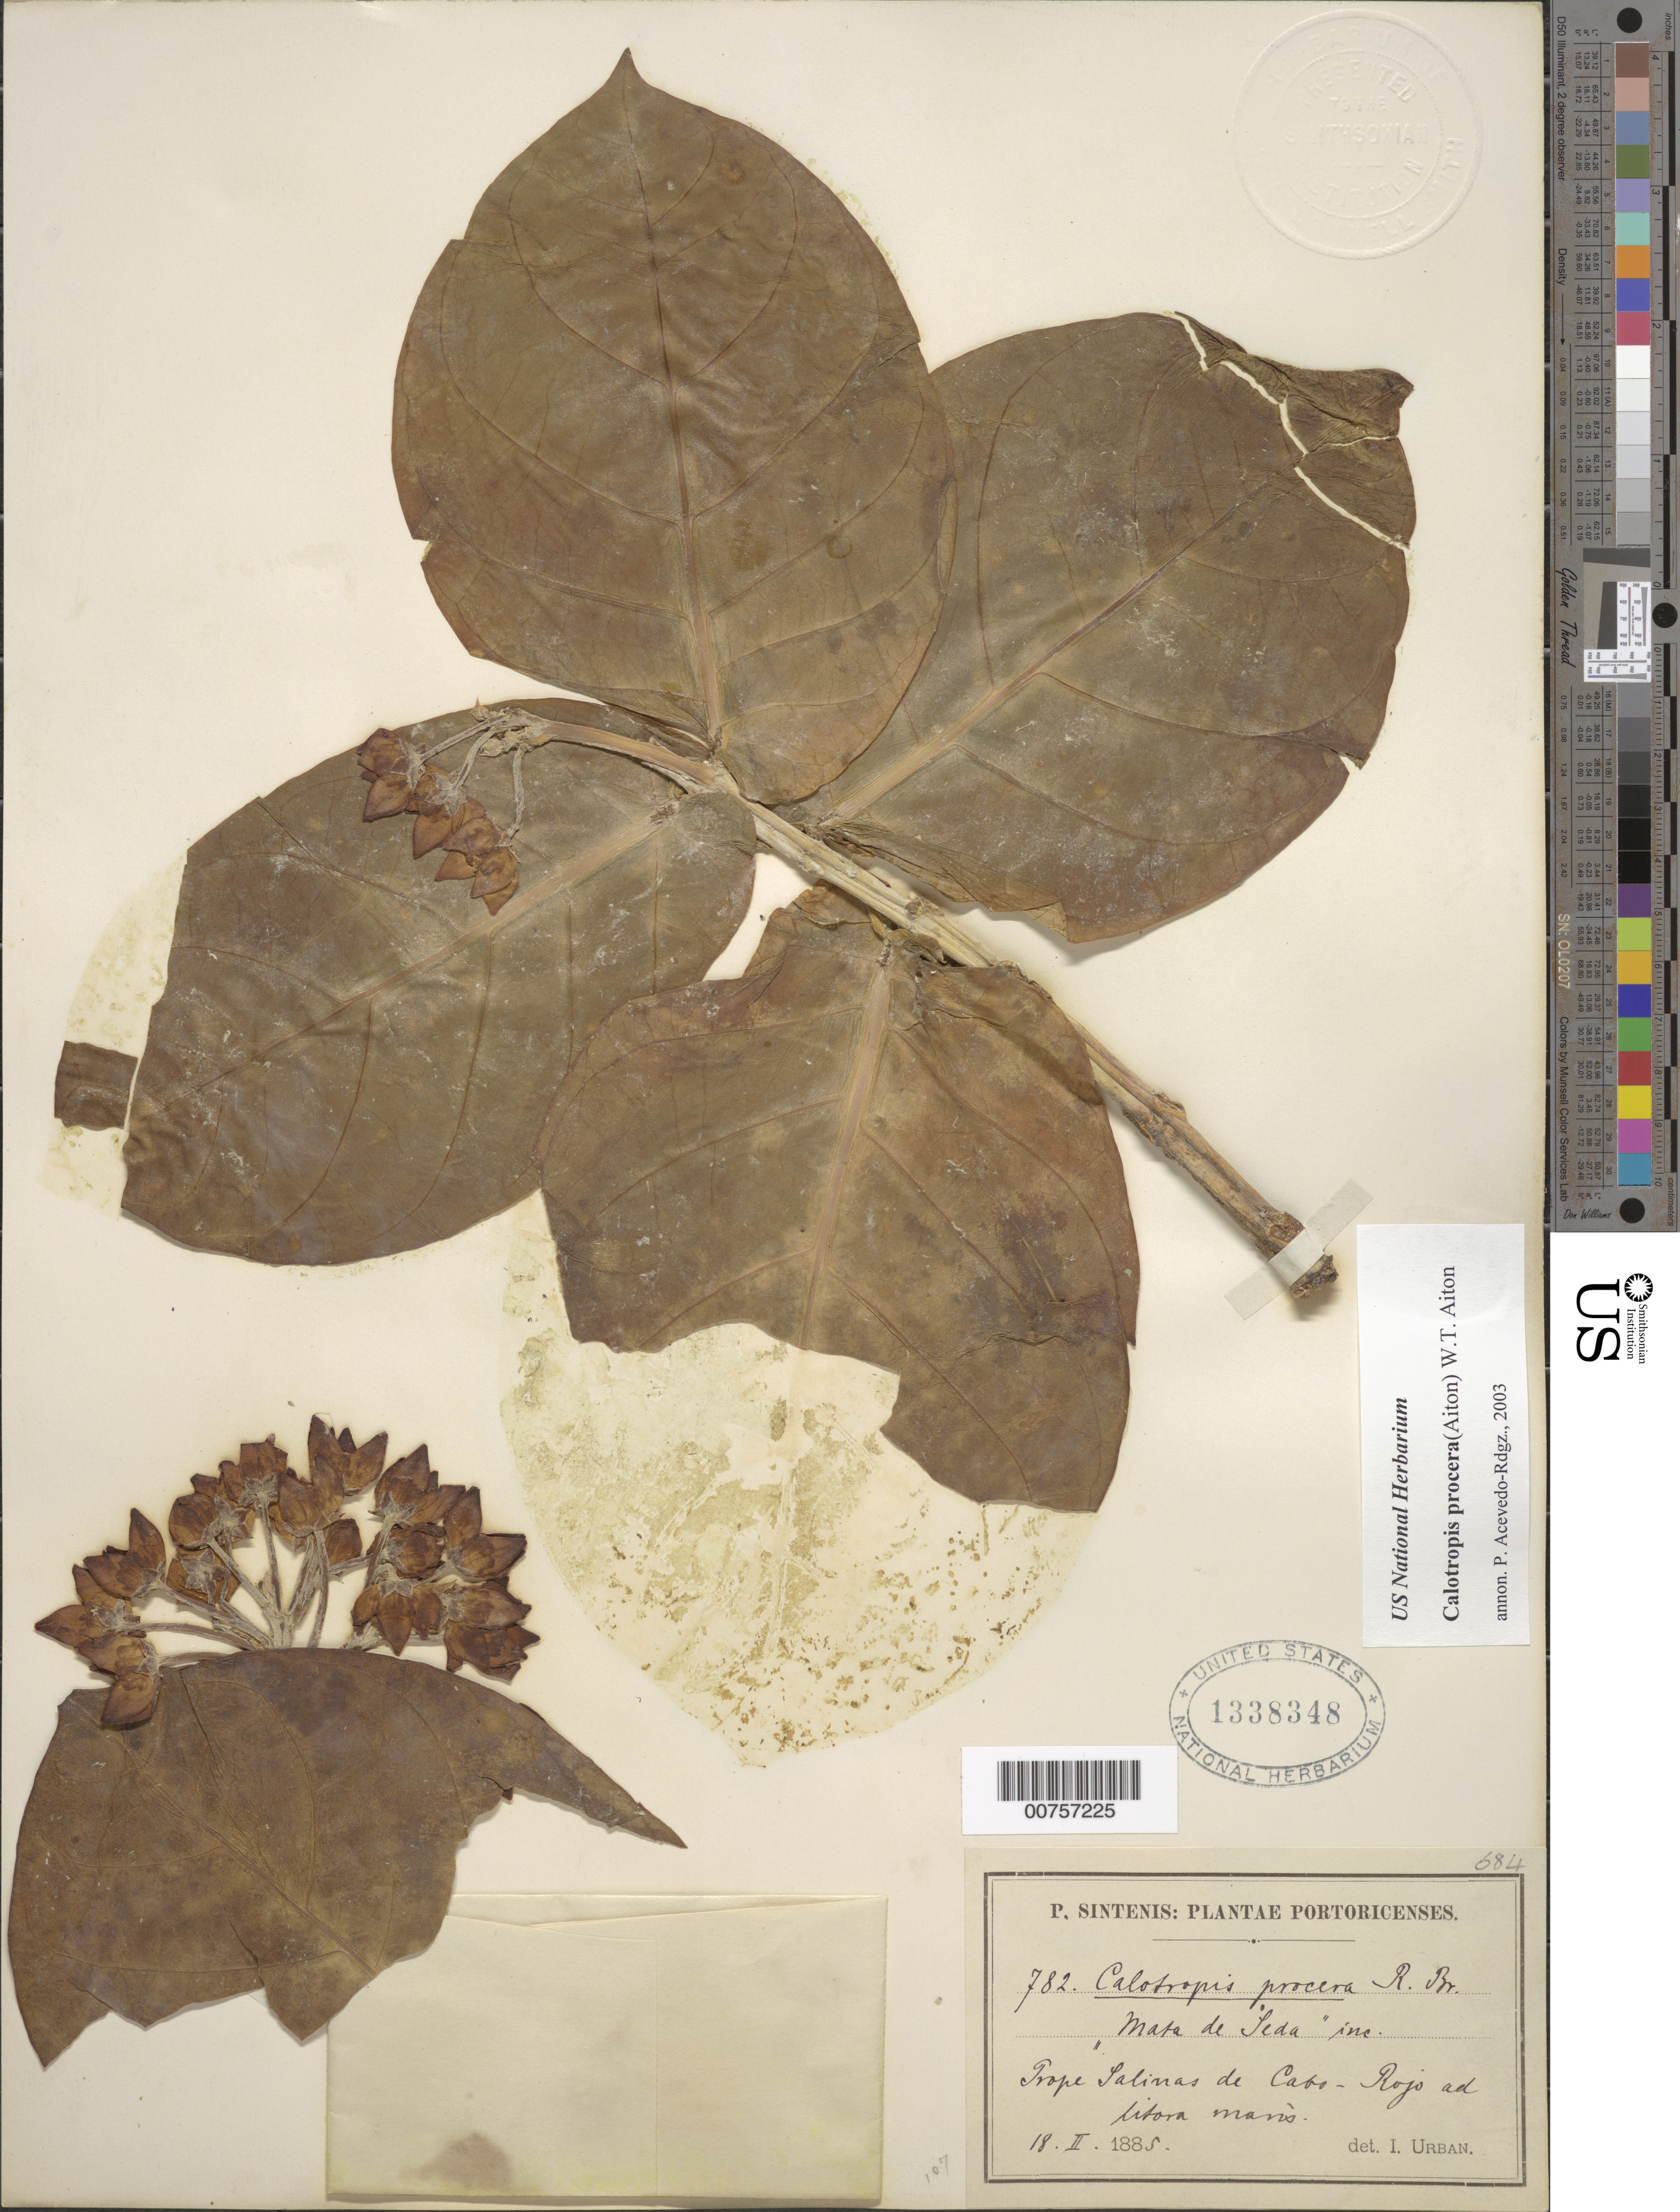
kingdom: Plantae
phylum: Tracheophyta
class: Magnoliopsida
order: Gentianales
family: Apocynaceae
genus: Calotropis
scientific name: Calotropis procera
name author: (Aiton) W.T. Aiton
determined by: Acevedo-Rodríguez, P., (BOT), Smithsonian Institution - National Museum of Natural History (UNITED STATES)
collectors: P. Sintenis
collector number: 782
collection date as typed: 18 Feb 1885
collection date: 1885-02-18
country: Puerto Rico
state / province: Cabo Rojo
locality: Prope Salinas de Cabo Rojo ad litora maris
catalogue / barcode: US 1338348